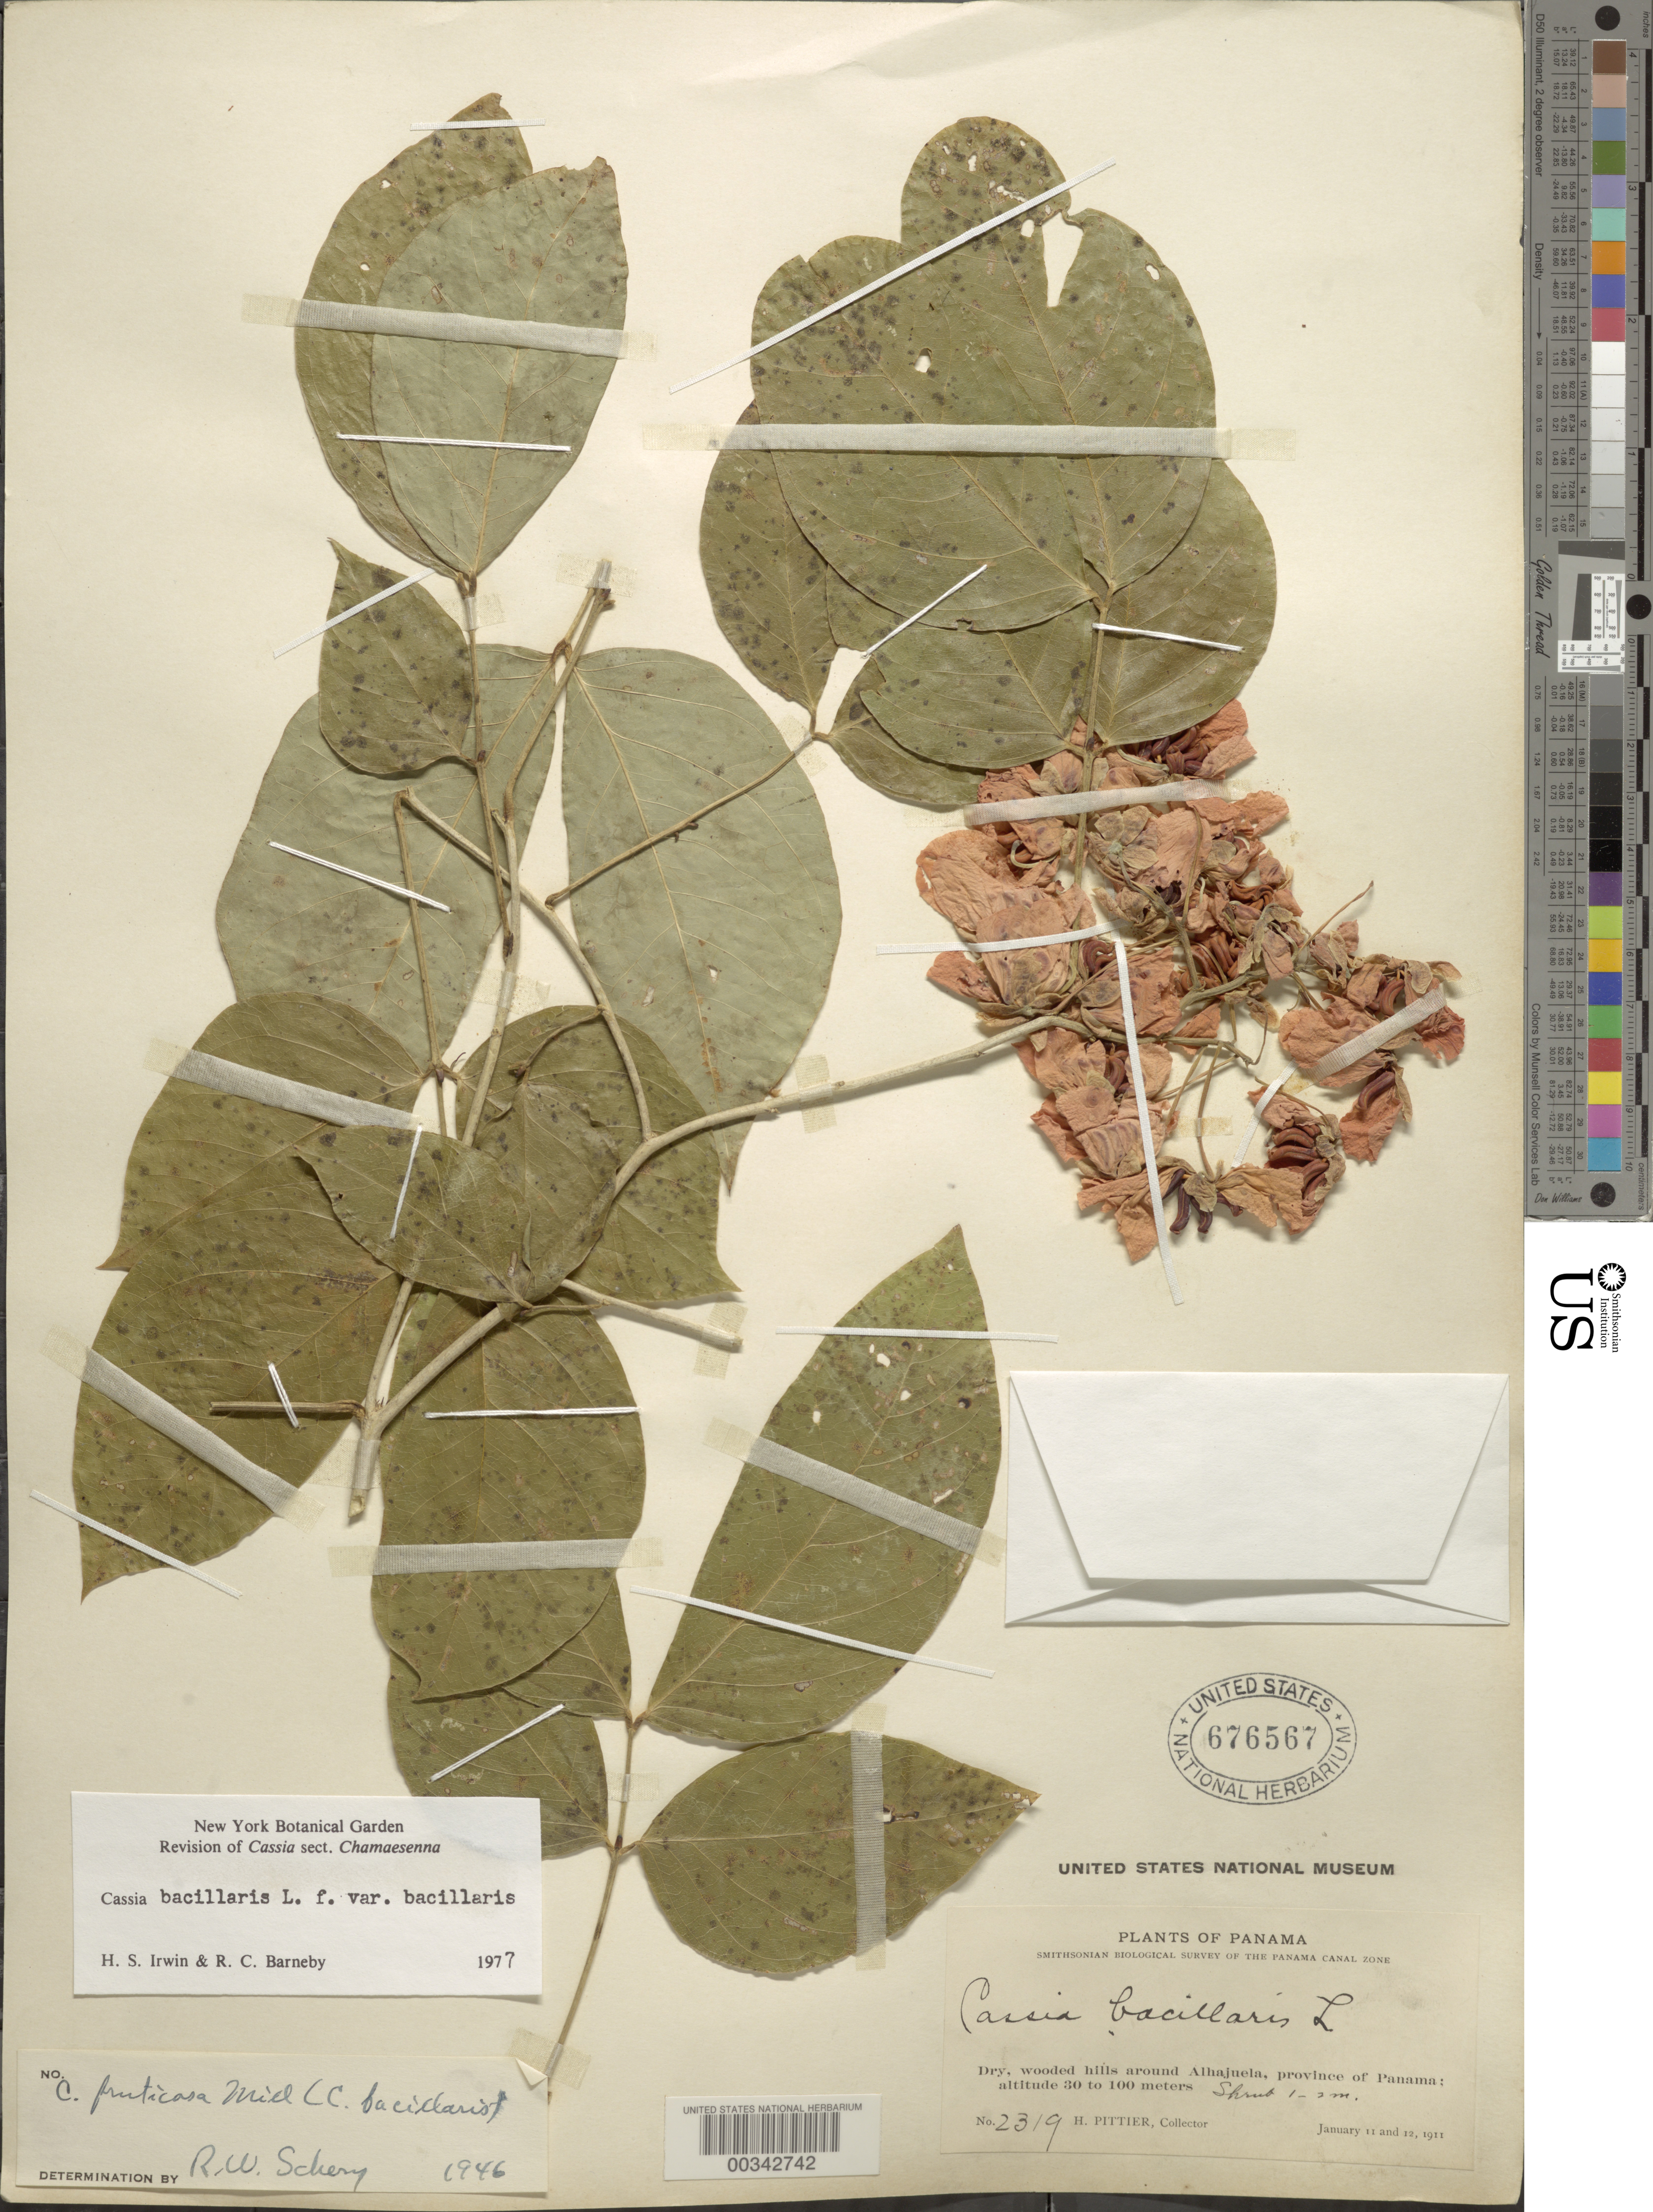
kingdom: Plantae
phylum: Tracheophyta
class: Magnoliopsida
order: Fabales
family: Fabaceae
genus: Senna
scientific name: Senna bacillaris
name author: (L. f.) H.S. Irwin & Barneby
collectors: H. F. Pittier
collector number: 2319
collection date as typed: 11 Jan 1911 to 12 Jan 1911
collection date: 1911-01-11/1911-01-12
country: Panama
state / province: Panamá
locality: Around Alhajuela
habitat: Dry wooded hills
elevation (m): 30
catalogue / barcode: US 676567